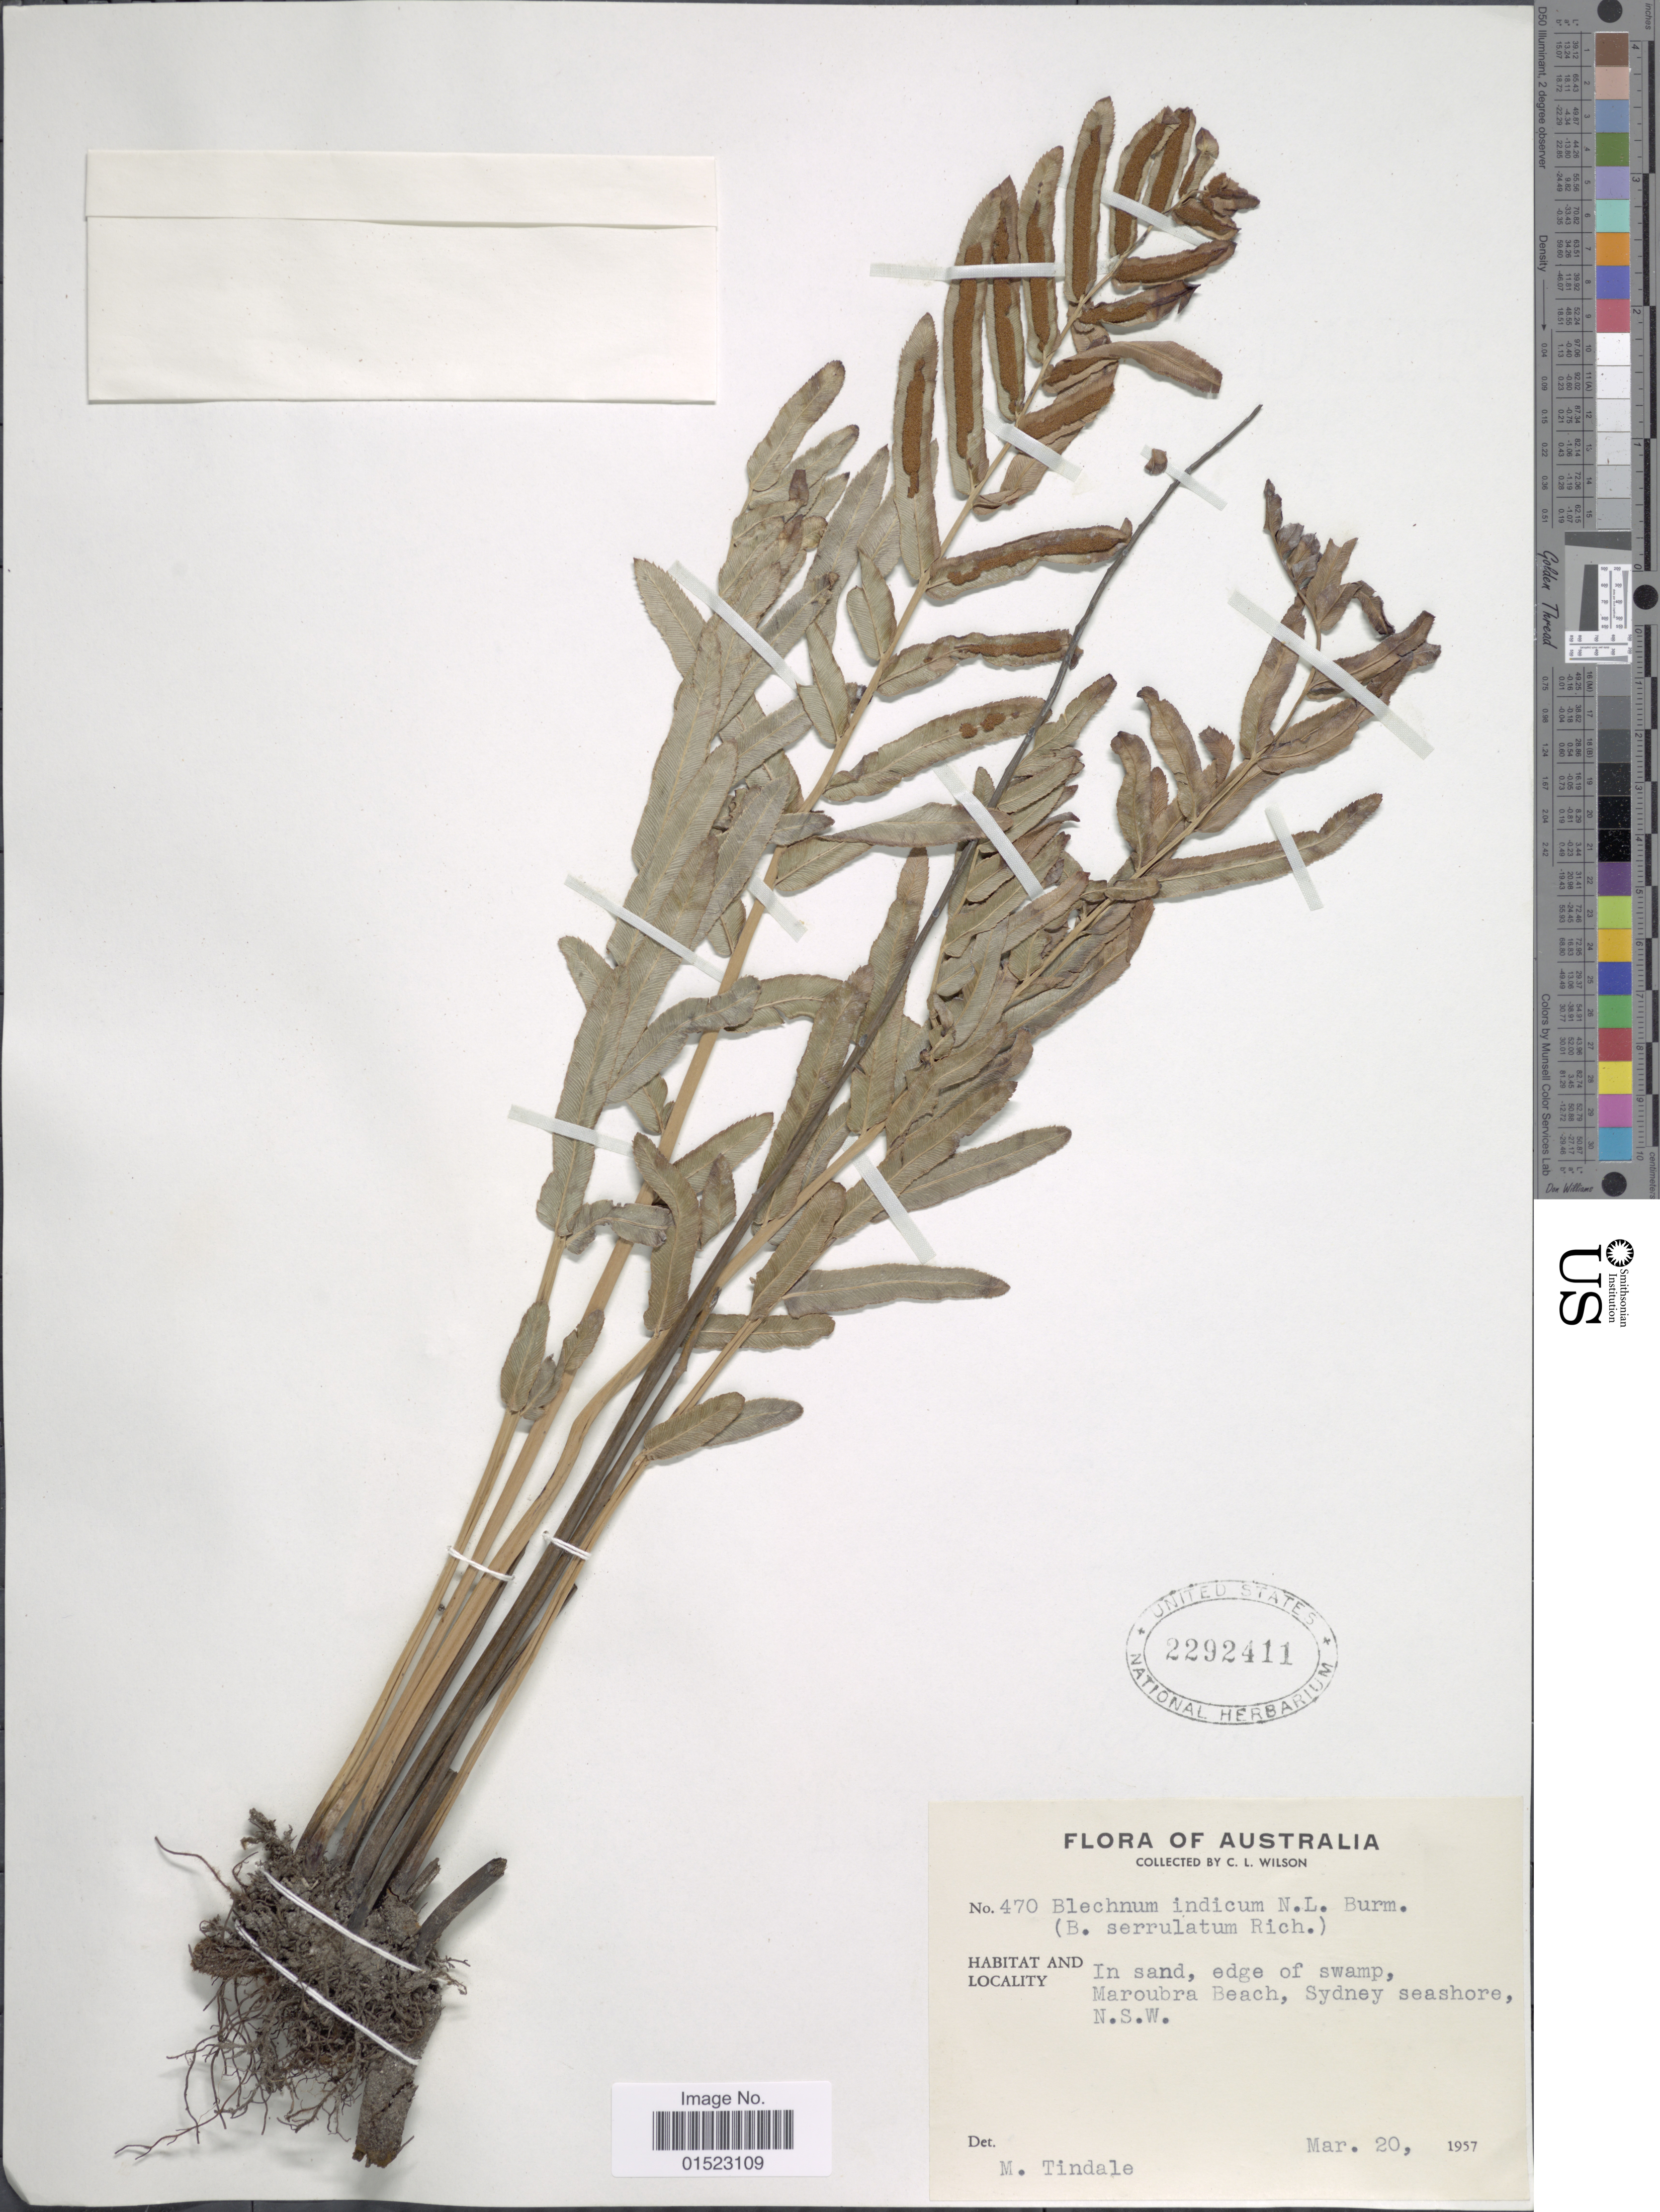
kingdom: Plantae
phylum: Tracheophyta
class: Polypodiopsida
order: Polypodiales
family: Blechnaceae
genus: Telmatoblechnum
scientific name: Telmatoblechnum serrulatum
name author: (Rich.) Perrie et al.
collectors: C. L. Wilson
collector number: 470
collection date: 1957-03-20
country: Australia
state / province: New South Wales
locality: Maroubra Beach, Sydney seashore, N.S.W.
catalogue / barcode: US 2292411